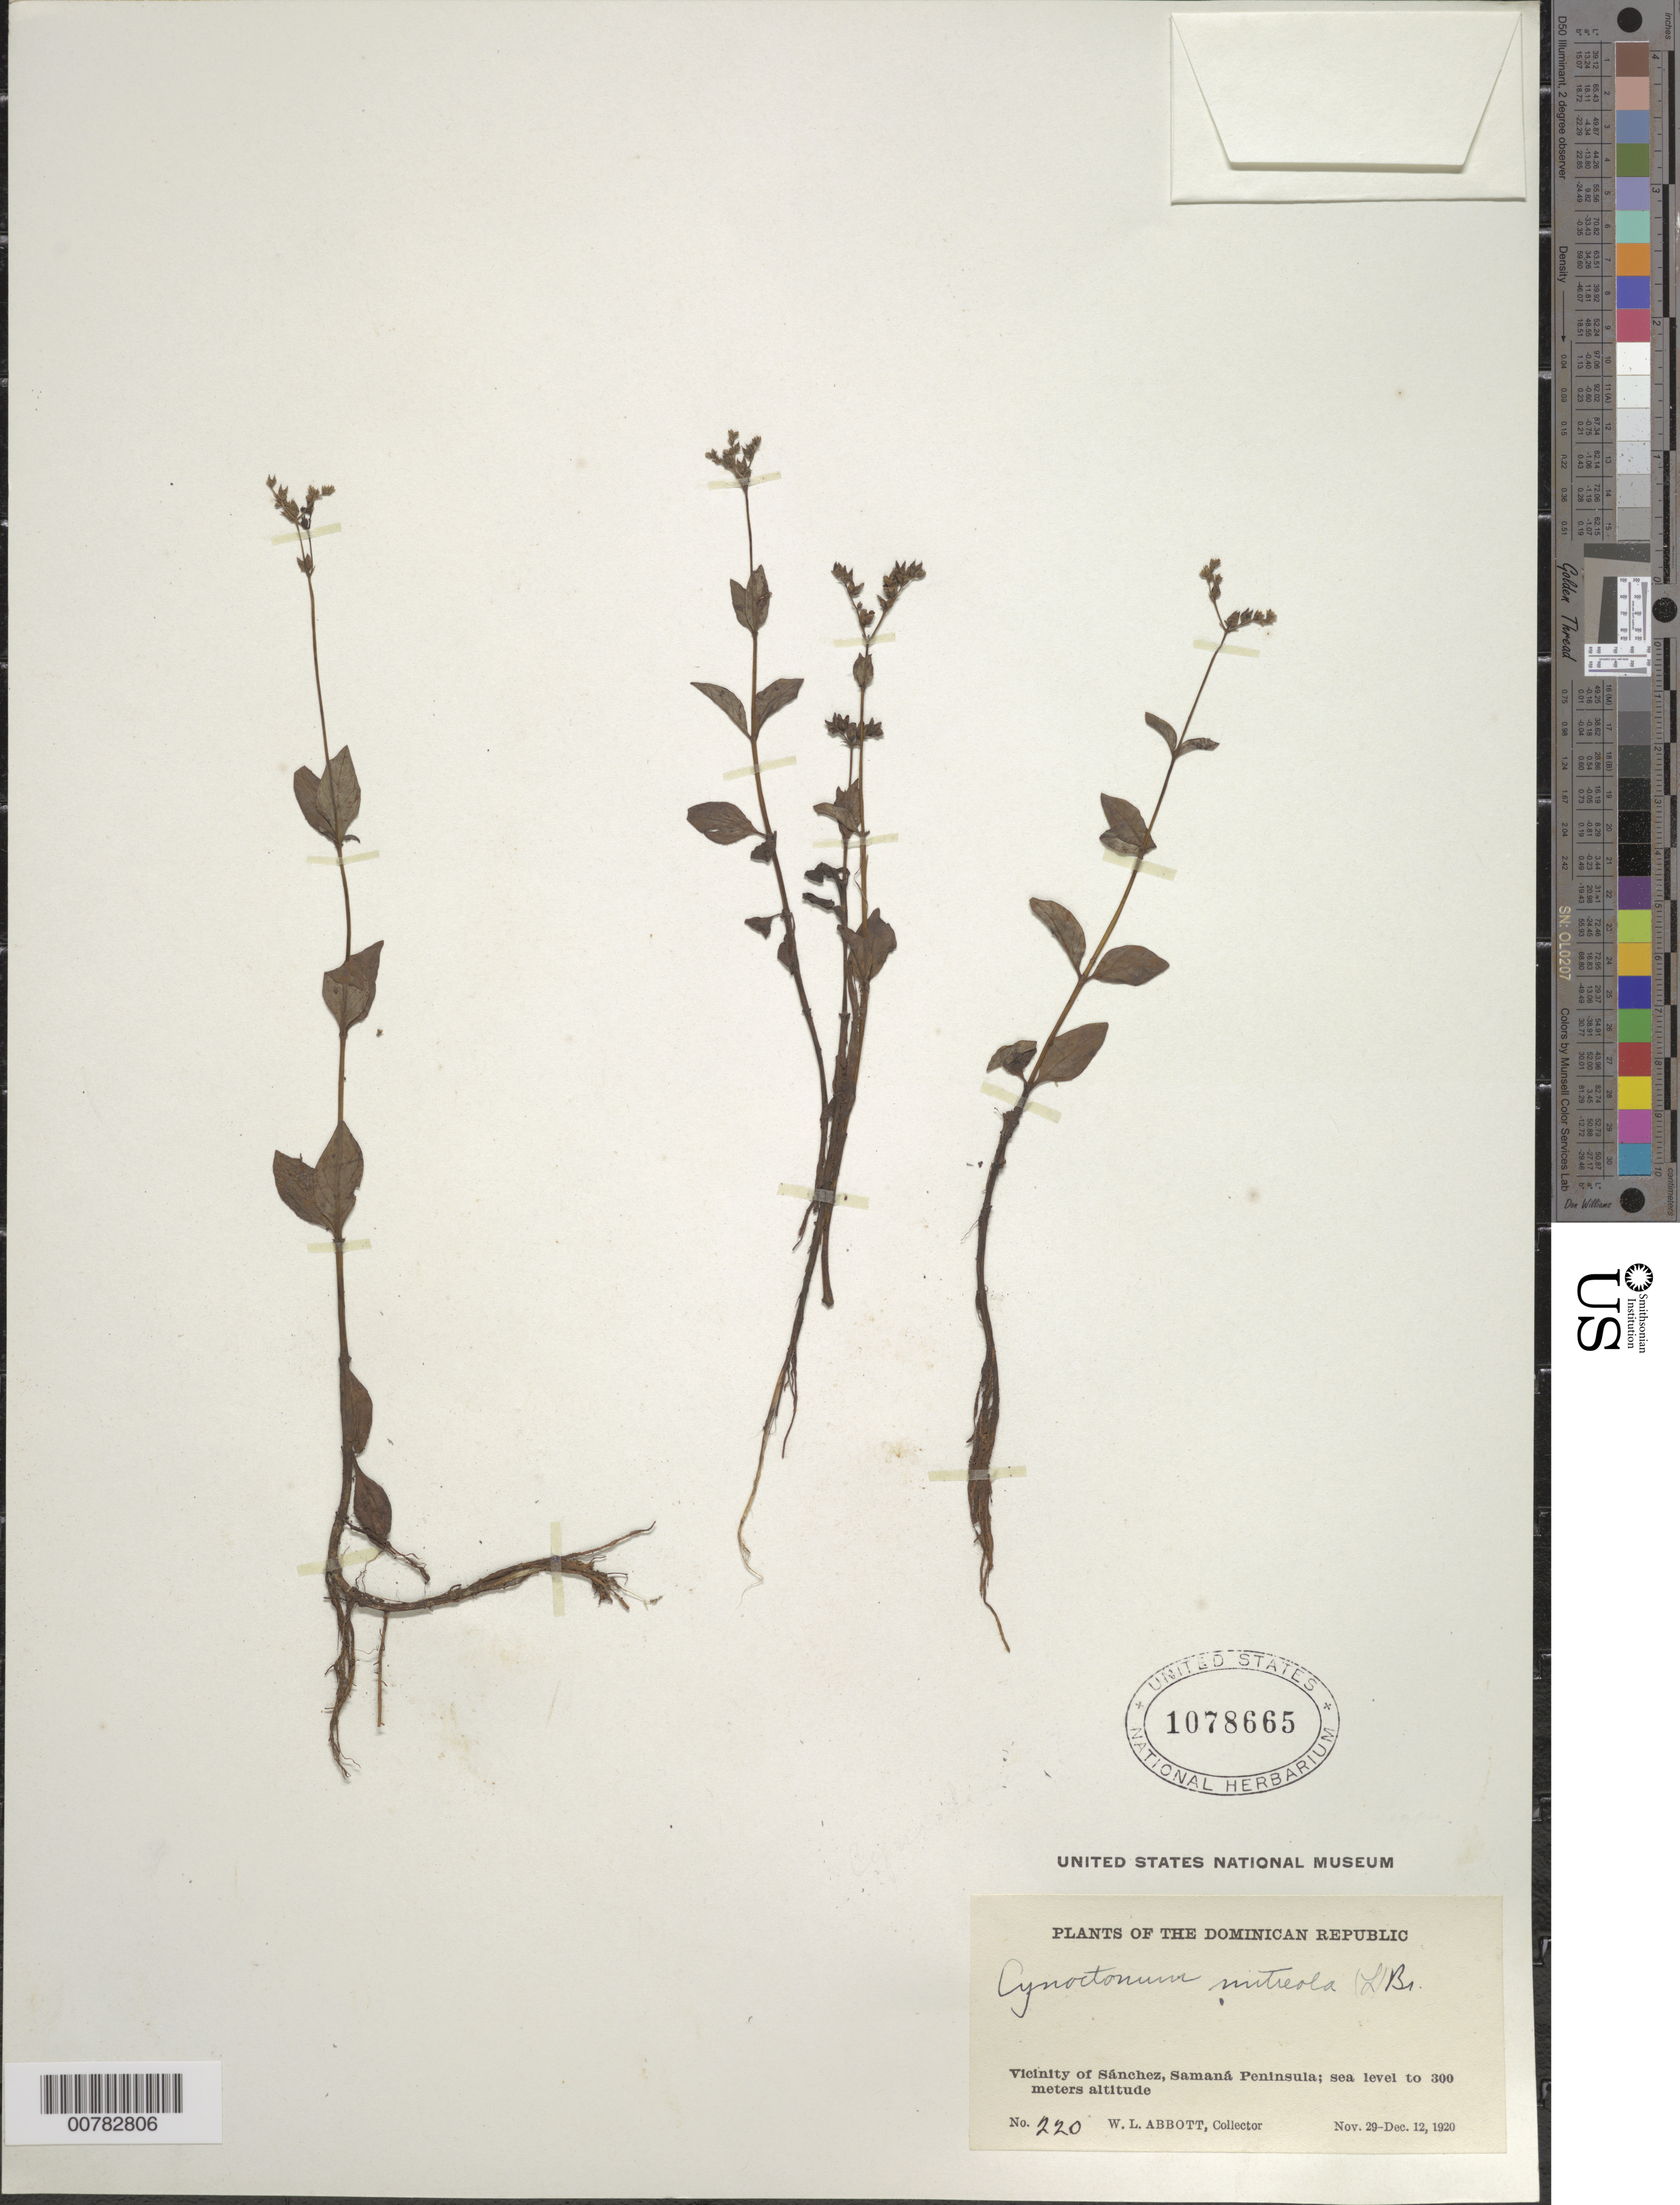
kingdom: Plantae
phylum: Tracheophyta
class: Magnoliopsida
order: Gentianales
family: Loganiaceae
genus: Mitreola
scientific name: Mitreola petiolata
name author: (J.F. Gmel.) Torr. & A. Gray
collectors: W. L. Abbott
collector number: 220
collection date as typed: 29 Dec 1920 to 12 Dec 1920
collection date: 1920-12-12/1920-12-29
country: Dominican Republic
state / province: Samana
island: Hispaniola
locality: Vicinity of Sánchez, Samaná Peninsula.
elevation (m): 0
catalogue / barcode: US 1078665